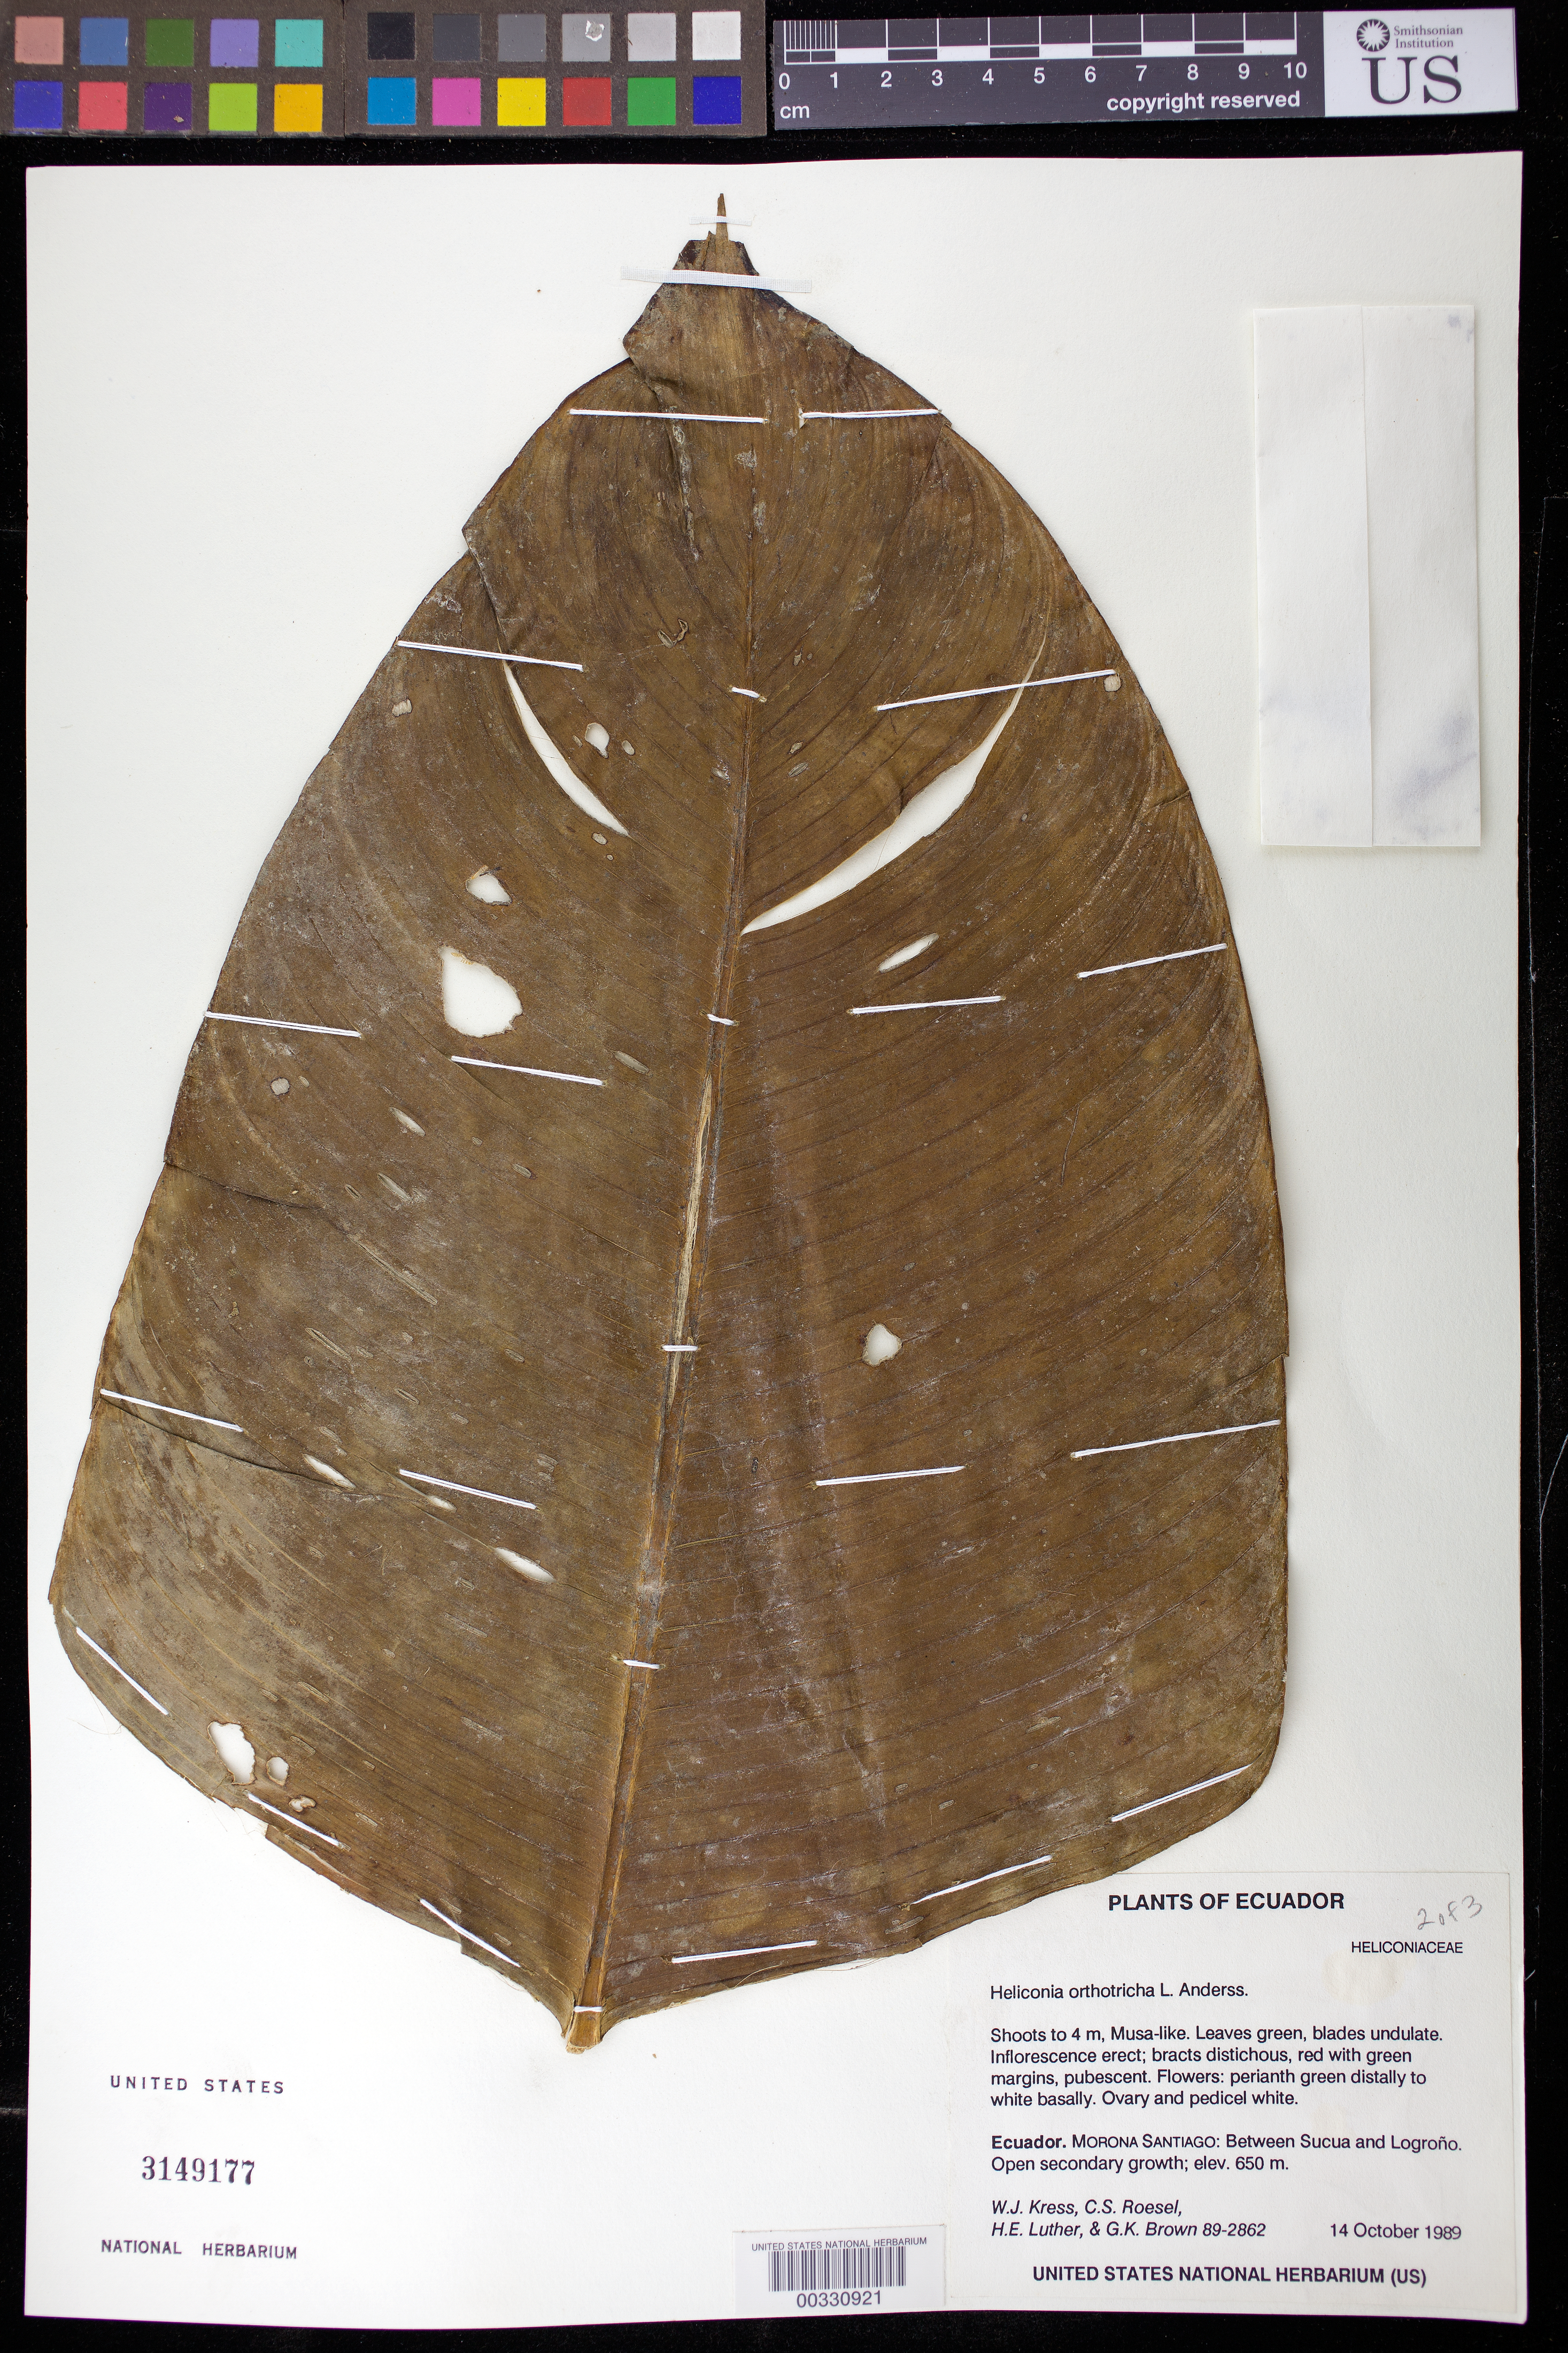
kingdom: Plantae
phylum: Tracheophyta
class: Liliopsida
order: Zingiberales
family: Heliconiaceae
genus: Heliconia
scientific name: Heliconia orthotricha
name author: L. Andersson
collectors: W. J. Kress, C. S. Roesel, Harry E. Luther & G. K. Brown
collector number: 89-2862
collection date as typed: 14 Oct 1989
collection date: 1989-10-14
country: Ecuador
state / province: Morona-Santiago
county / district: Sucúa / Logroño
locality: Between sucua and logrono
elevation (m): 650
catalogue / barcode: US 3149177